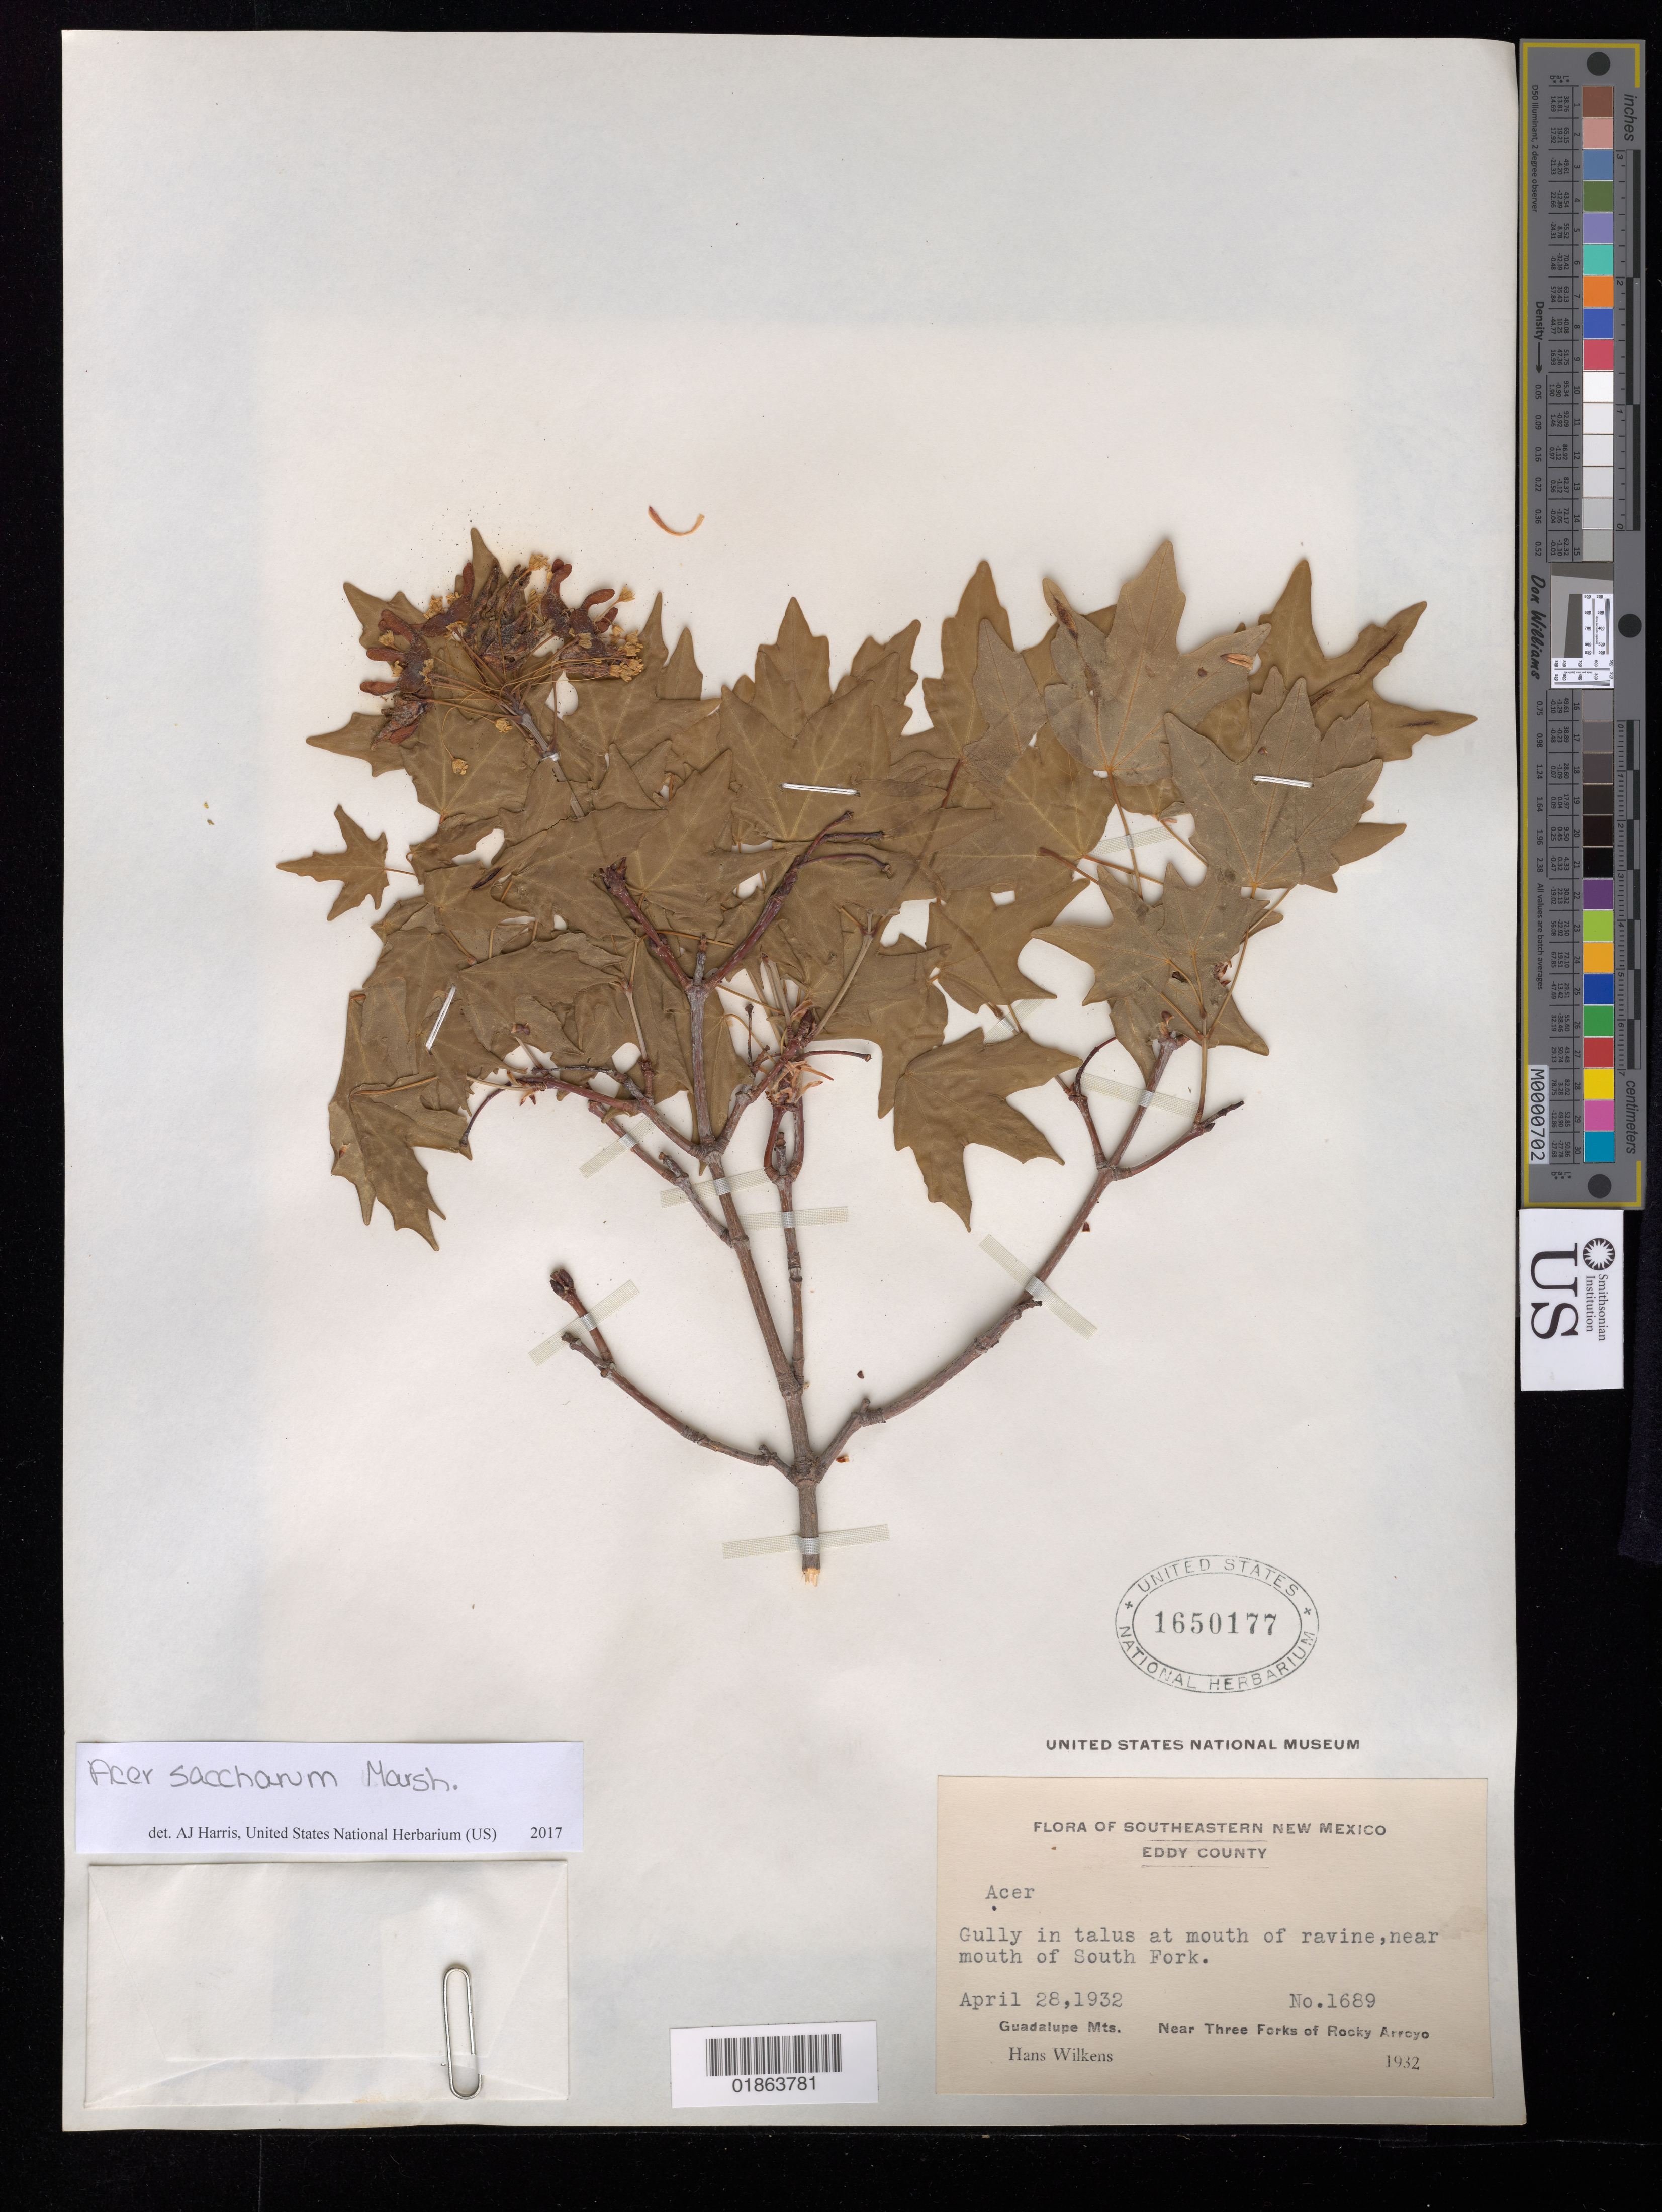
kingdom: Plantae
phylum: Tracheophyta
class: Magnoliopsida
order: Sapindales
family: Sapindaceae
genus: Acer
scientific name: Acer saccharum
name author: Marshall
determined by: Harris, A. J., (UNITED STATES)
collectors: H. Wilkens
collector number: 1689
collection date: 1932-04-28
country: United States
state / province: New Mexico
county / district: Eddy County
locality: Guadalupe Mts., near Three Forks of Rocky Arroyo; near mouth of South Fork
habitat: Gully in talus at mouth of ravine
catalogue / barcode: US 1650177